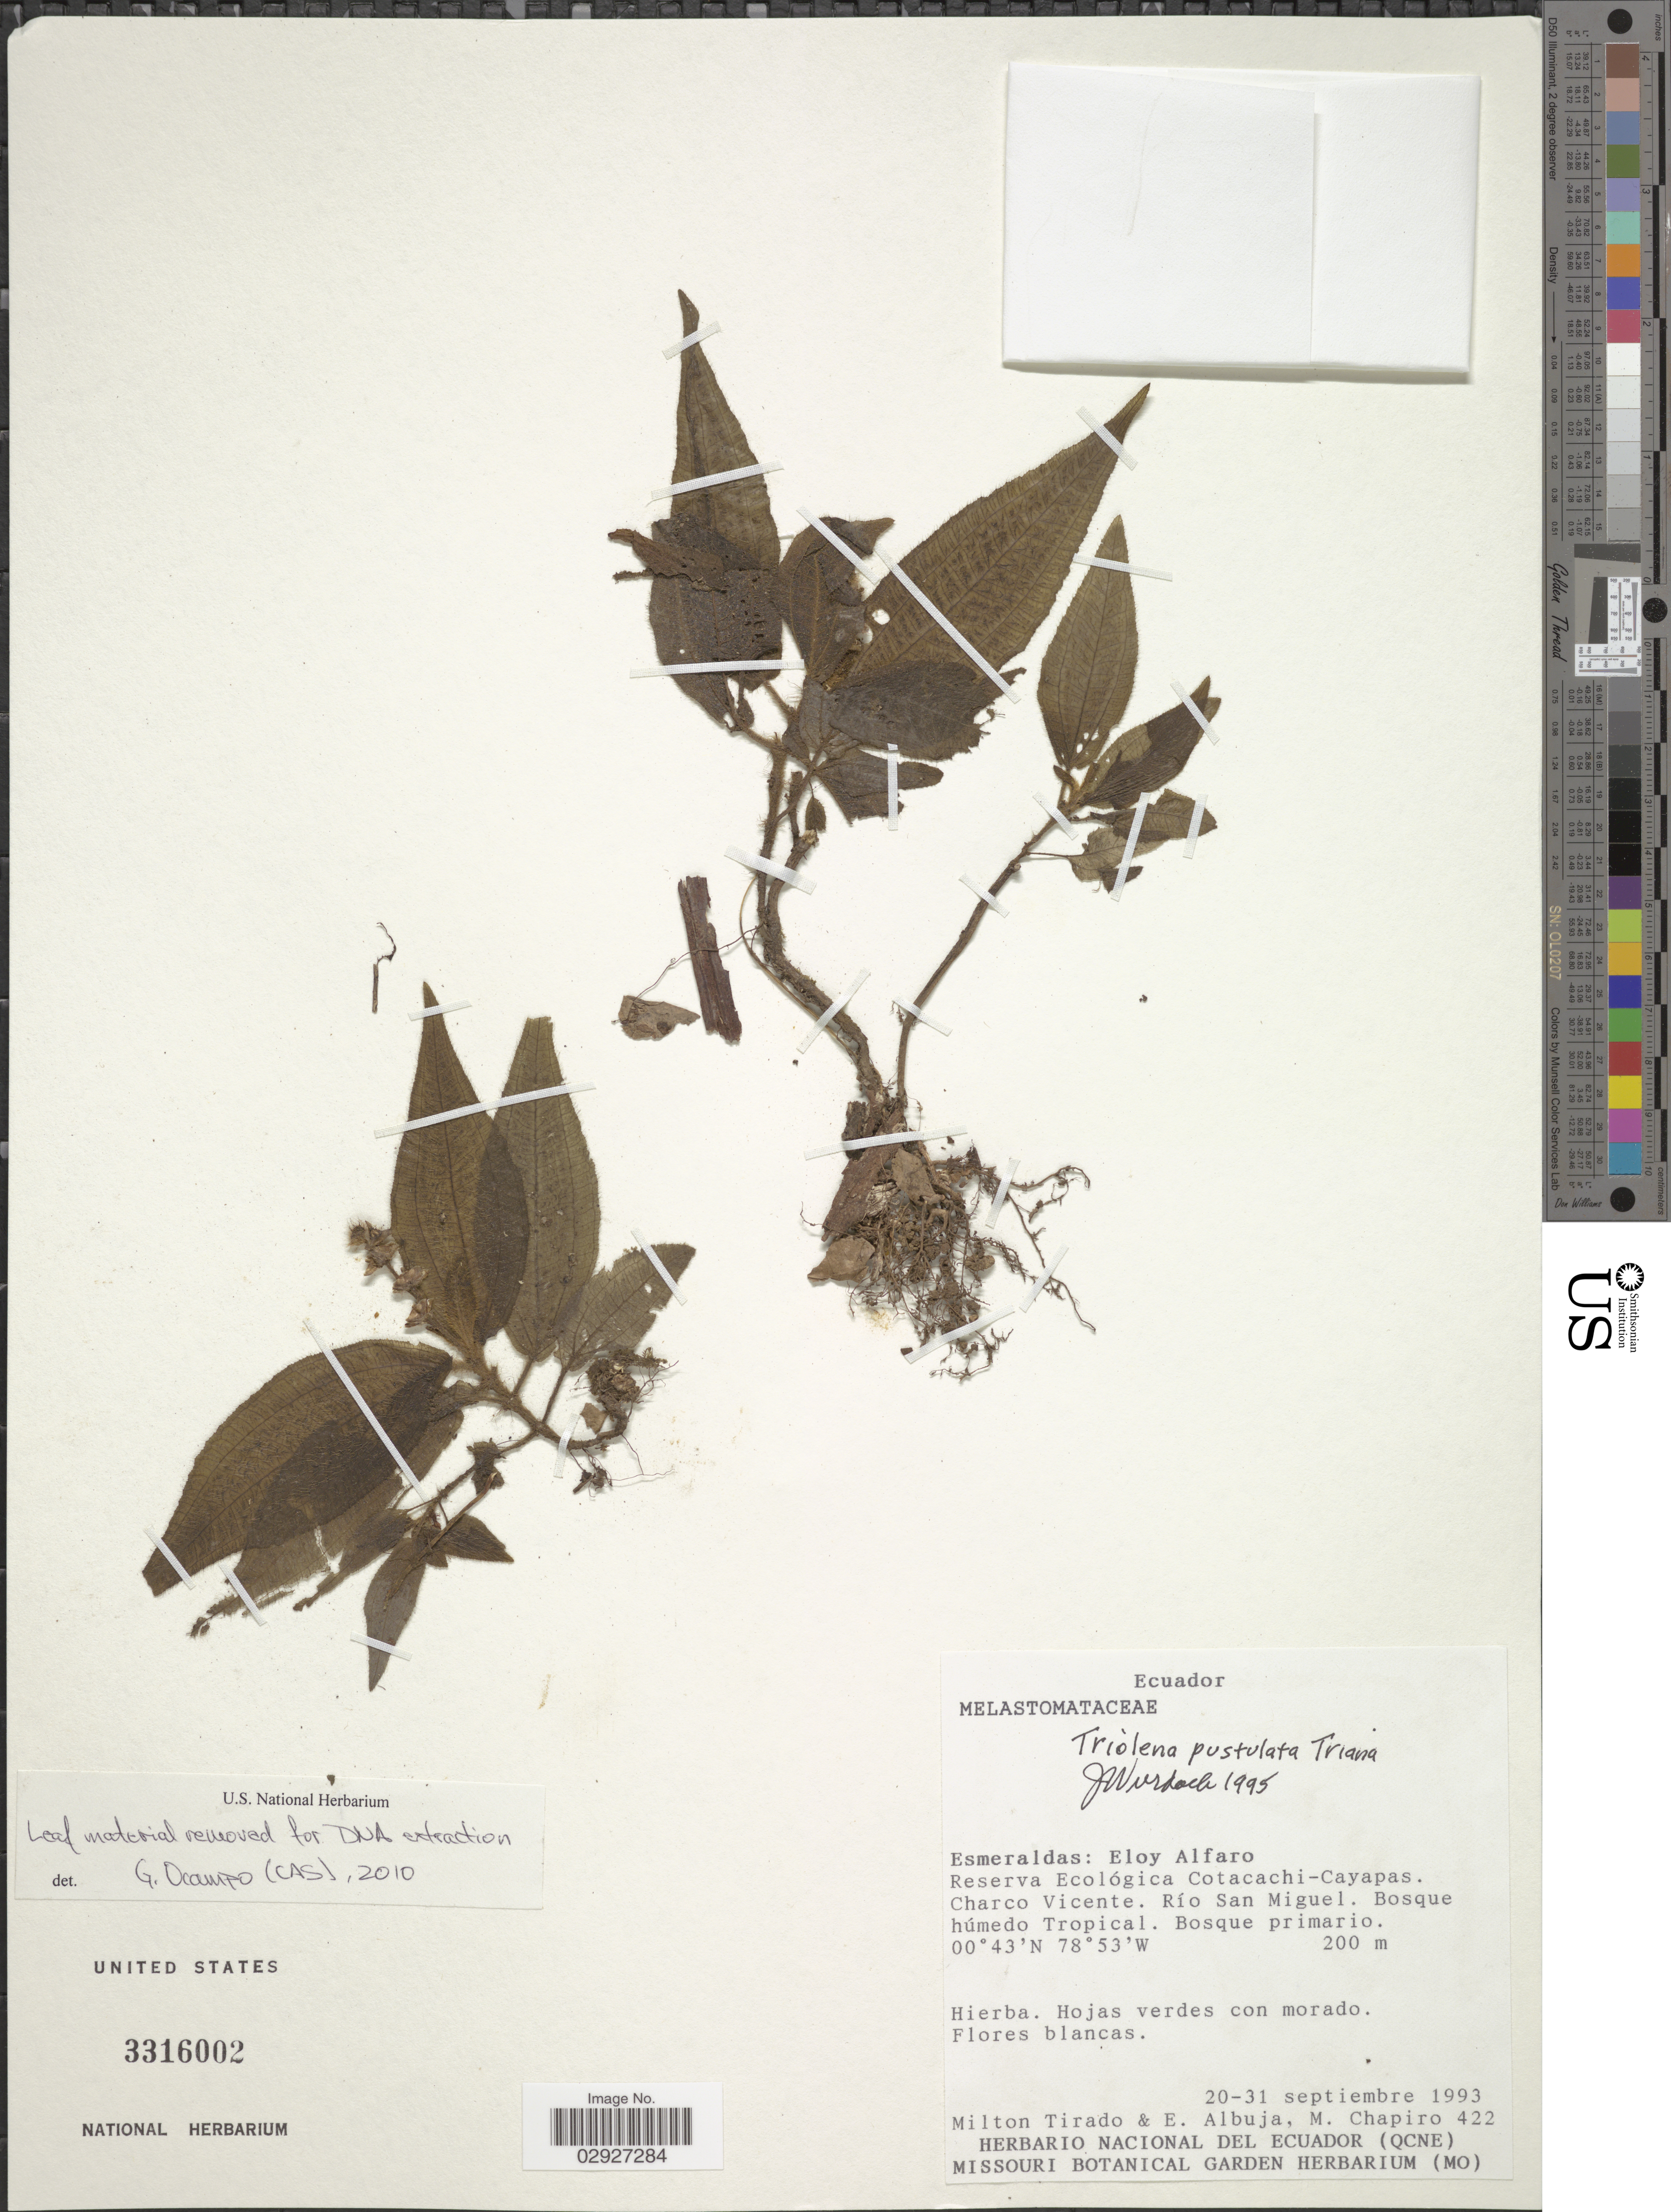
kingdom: Plantae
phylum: Tracheophyta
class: Magnoliopsida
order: Myrtales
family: Melastomataceae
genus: Triolena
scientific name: Triolena pustulata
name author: Triana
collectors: M. Tirado, E. Albuja & M. Chapiro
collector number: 422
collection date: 1993-09-20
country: Ecuador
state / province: Esmeraldas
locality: Eloy Alfaro, Reserva Ecológica Cotacachi-Cayapas, Charco Vicente, Río San Miguel.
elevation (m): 200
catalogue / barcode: US 3316002